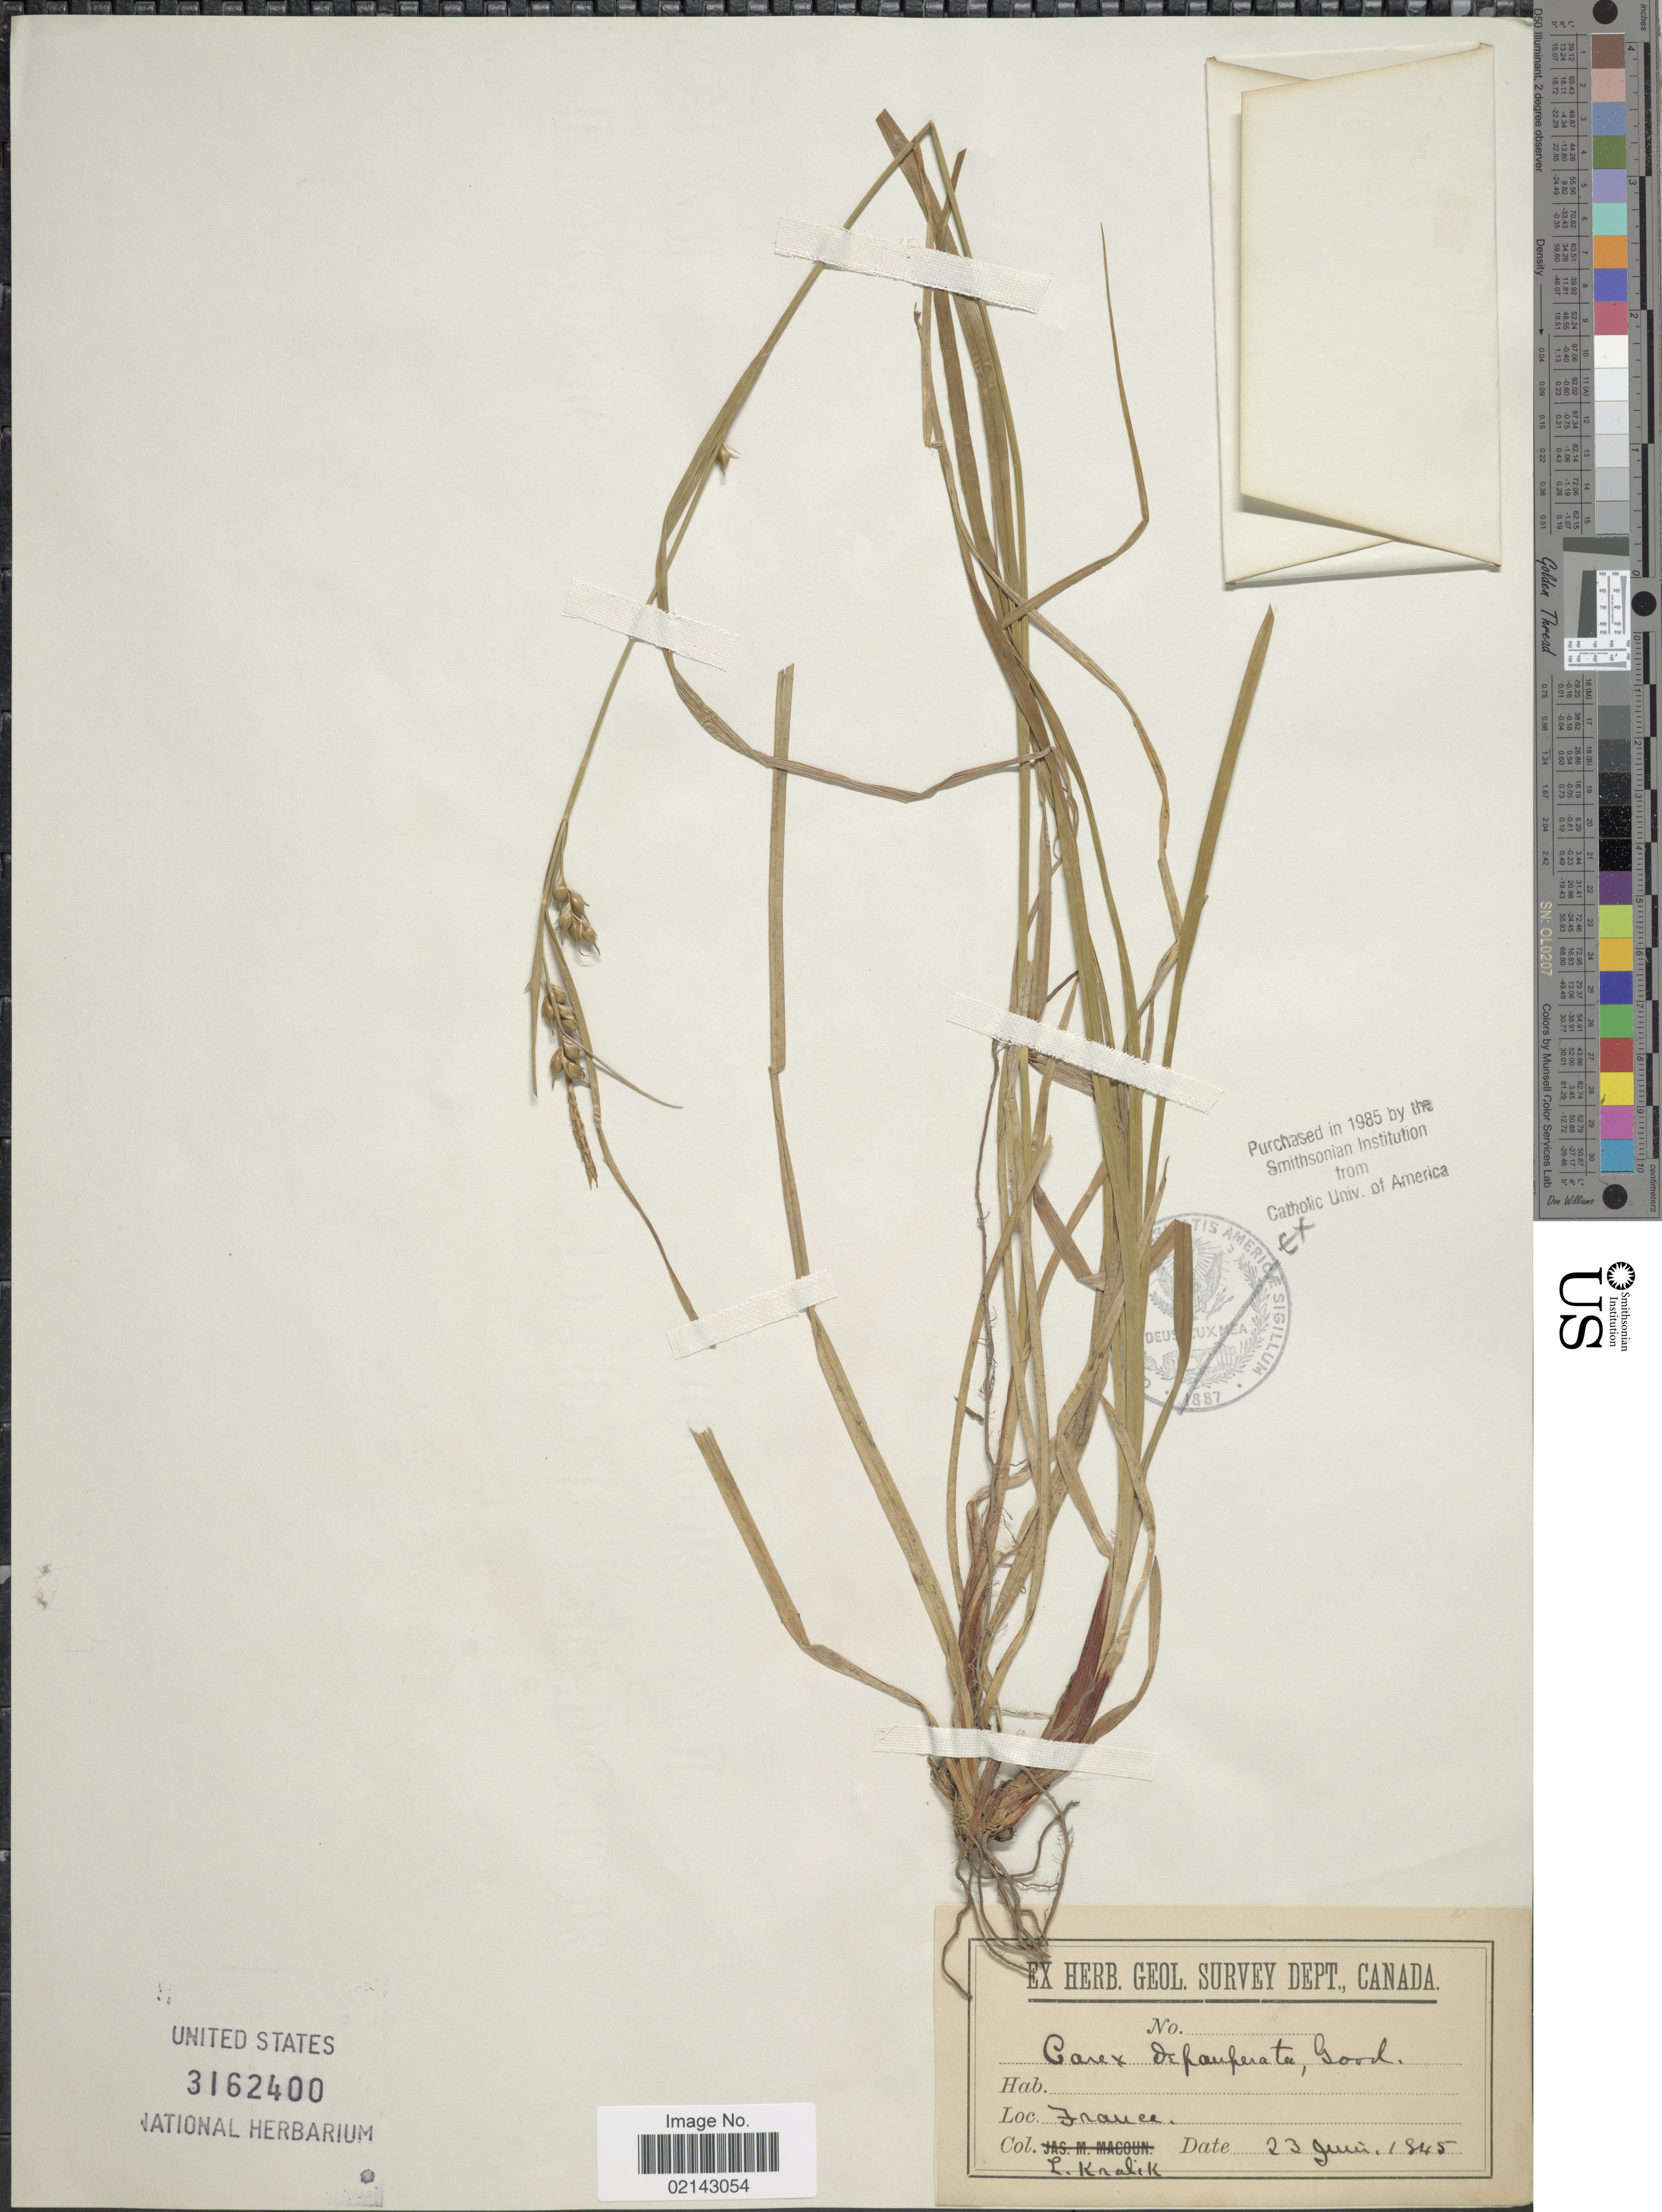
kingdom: Plantae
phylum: Tracheophyta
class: Liliopsida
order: Poales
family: Cyperaceae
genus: Carex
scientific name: Carex depauperata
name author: Curtis ex Woodw.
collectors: L. Kralik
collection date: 1845-06-23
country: France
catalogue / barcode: US 3162400